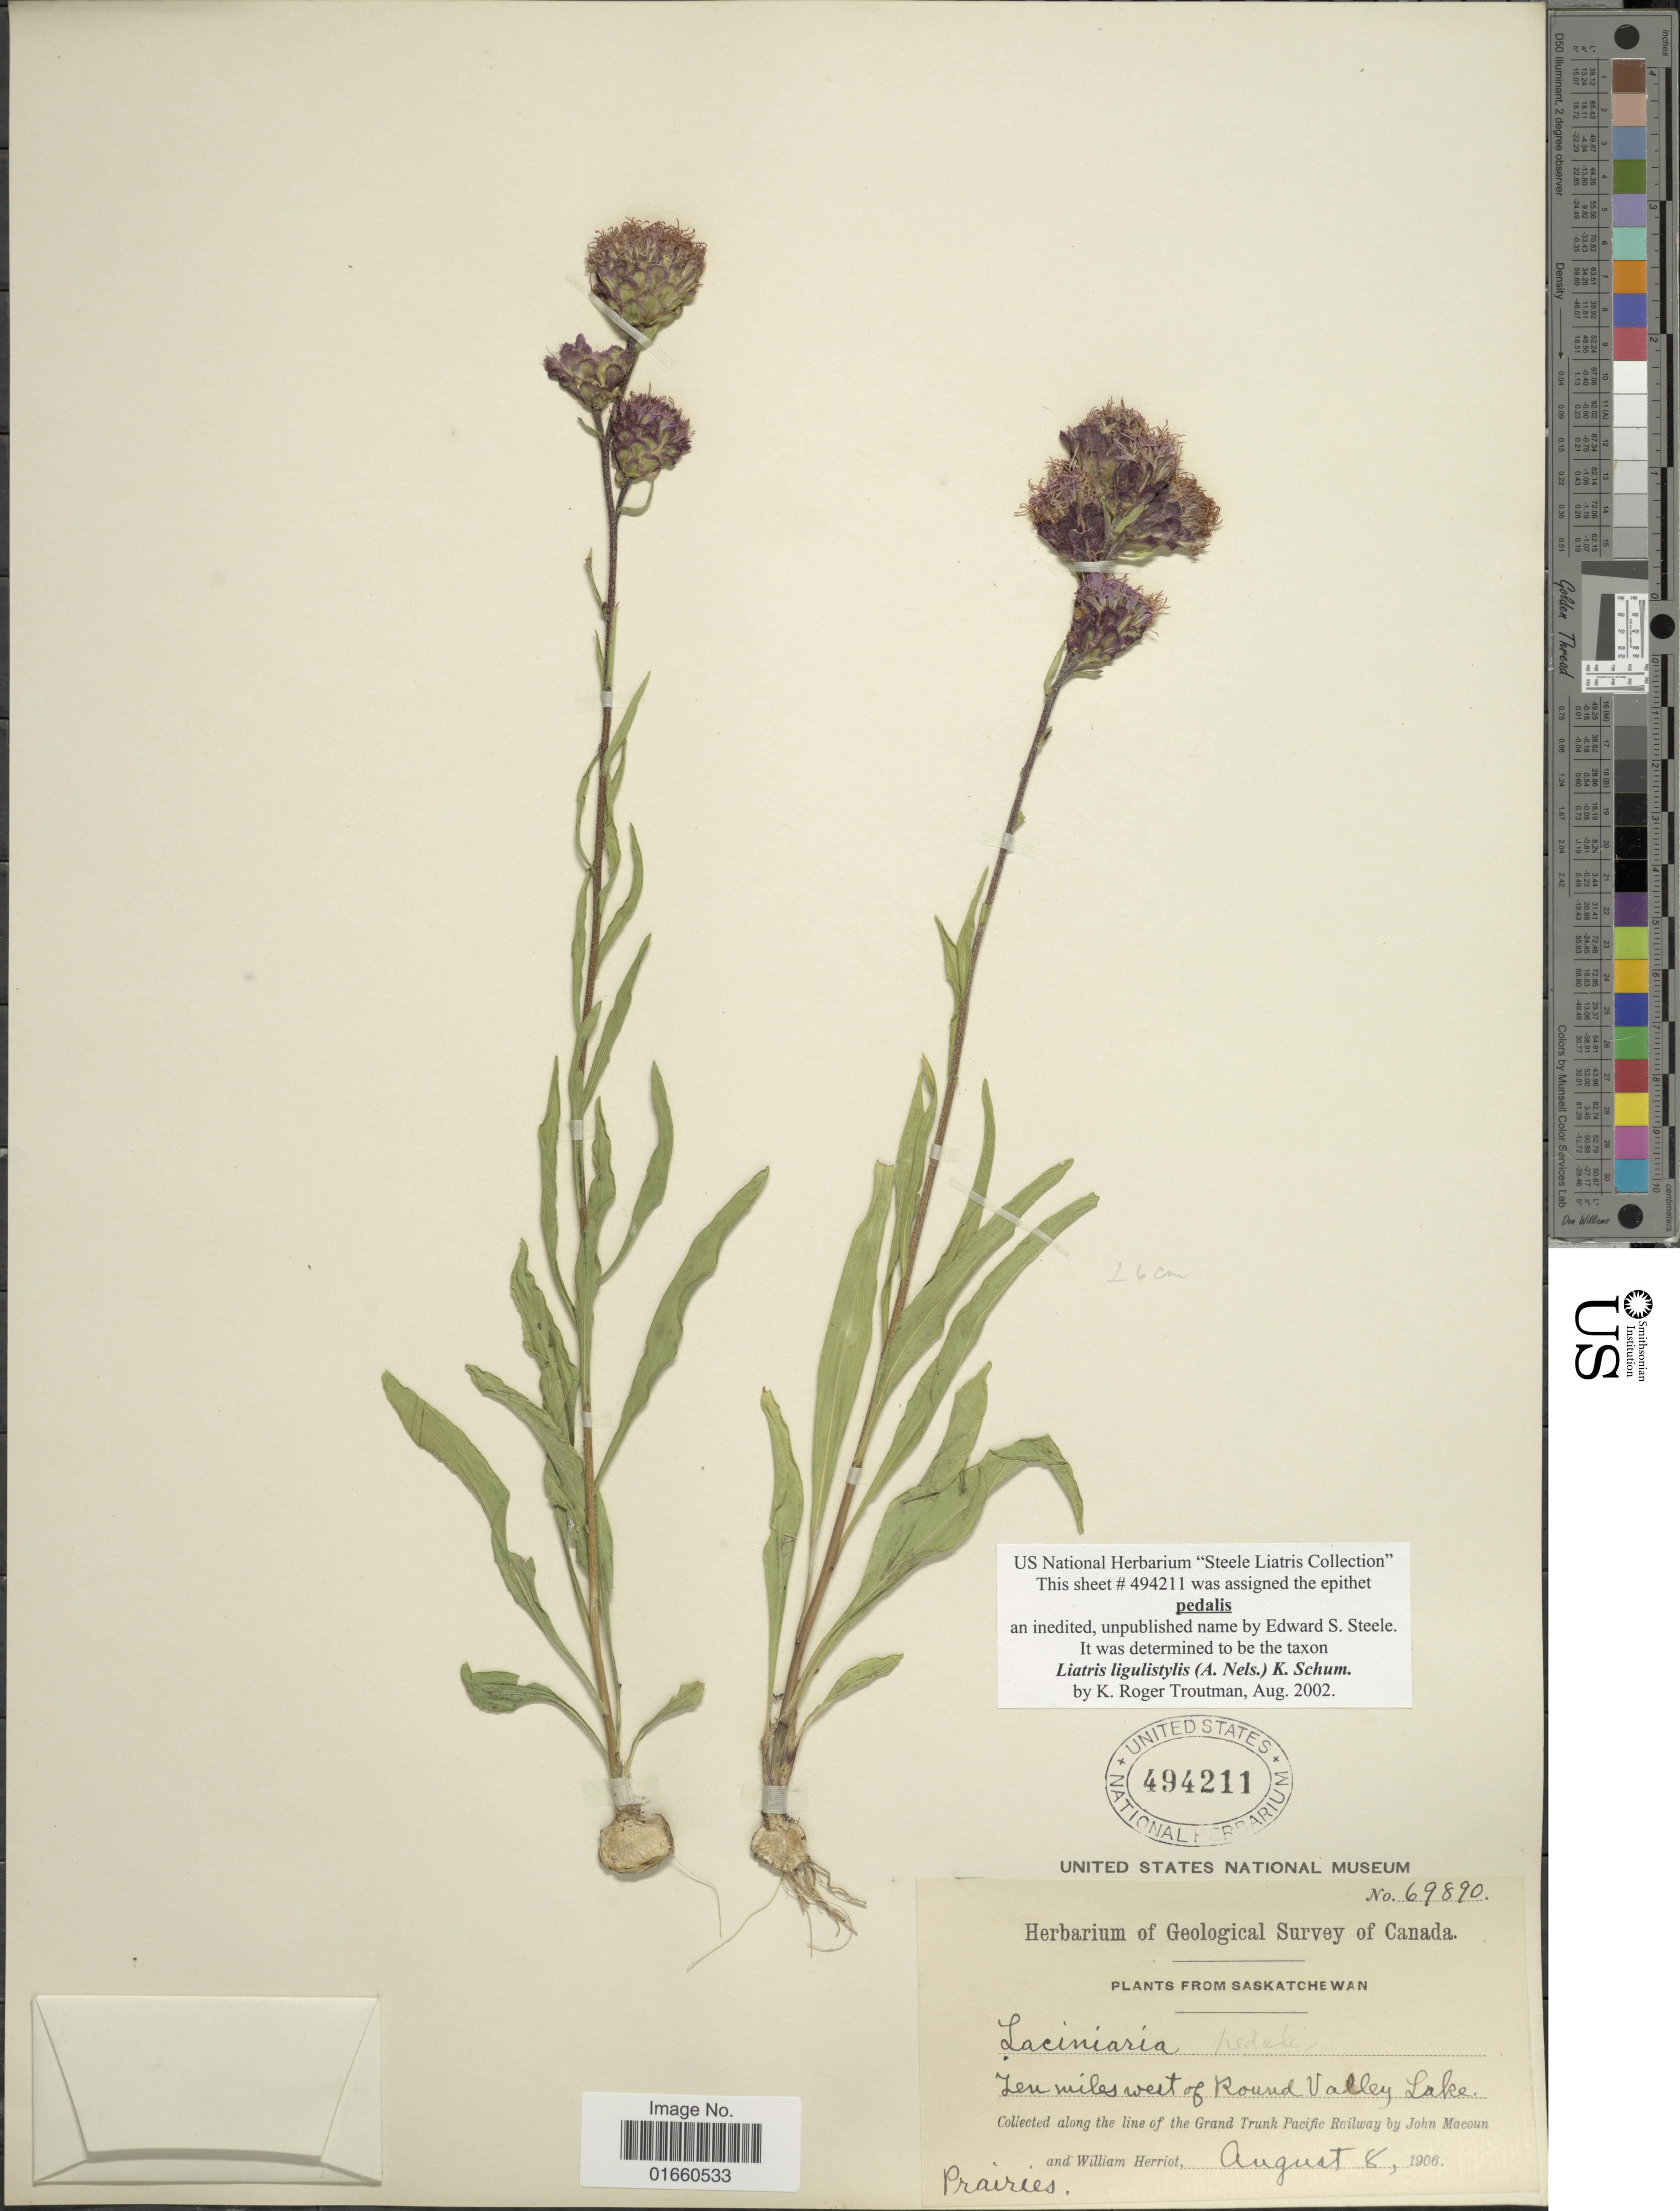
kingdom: Plantae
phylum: Tracheophyta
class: Magnoliopsida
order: Asterales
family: Asteraceae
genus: Liatris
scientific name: Liatris ligulistylis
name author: (A. Nelson) K. Schum.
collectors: J. Macoun & W. Herriot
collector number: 69890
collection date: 1906-08-08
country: Canada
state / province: Saskatchewan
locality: Ten miles west of Round Valley Lake, Along the line of the Grand Trunk Pacific Railway, Prairies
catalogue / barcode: US 494211